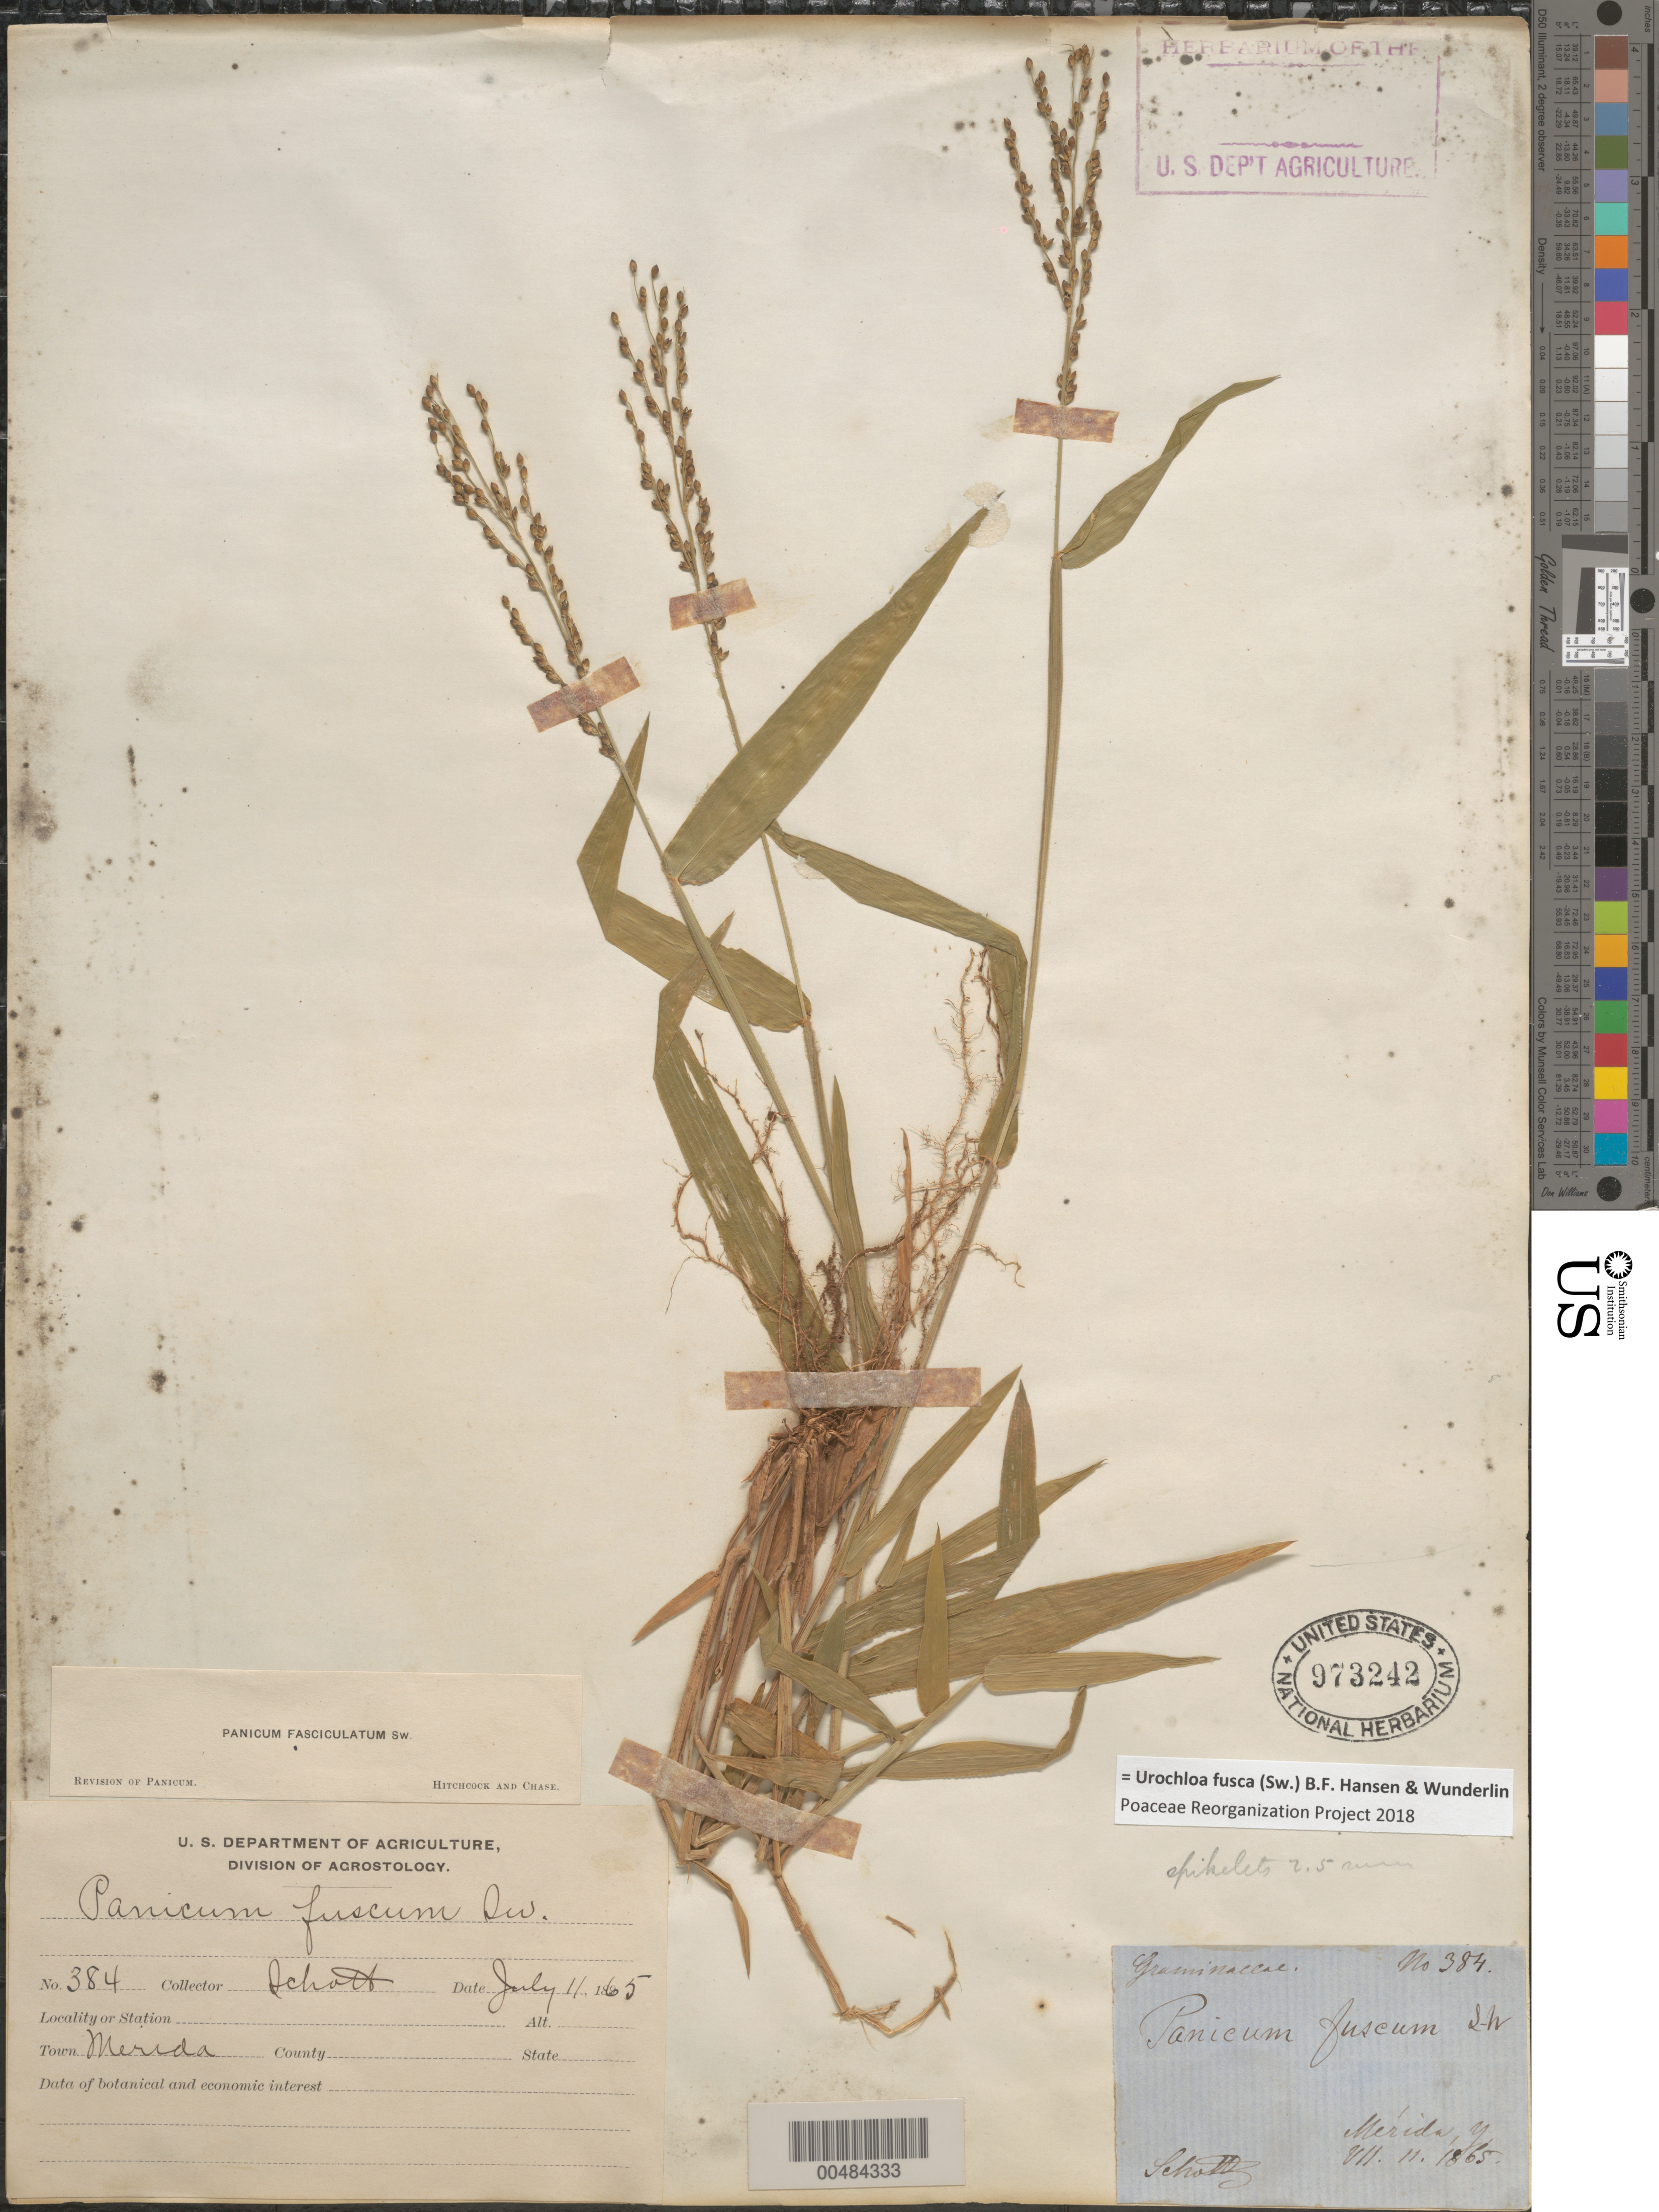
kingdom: Plantae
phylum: Tracheophyta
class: Liliopsida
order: Poales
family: Poaceae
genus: Brachiaria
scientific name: Brachiaria fasciculata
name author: (Sw.) Parodi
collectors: Schott, --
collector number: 384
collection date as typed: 11 Jul 1865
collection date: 1865-07-11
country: Mexico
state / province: Yucatan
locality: M‚rida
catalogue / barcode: US 973242